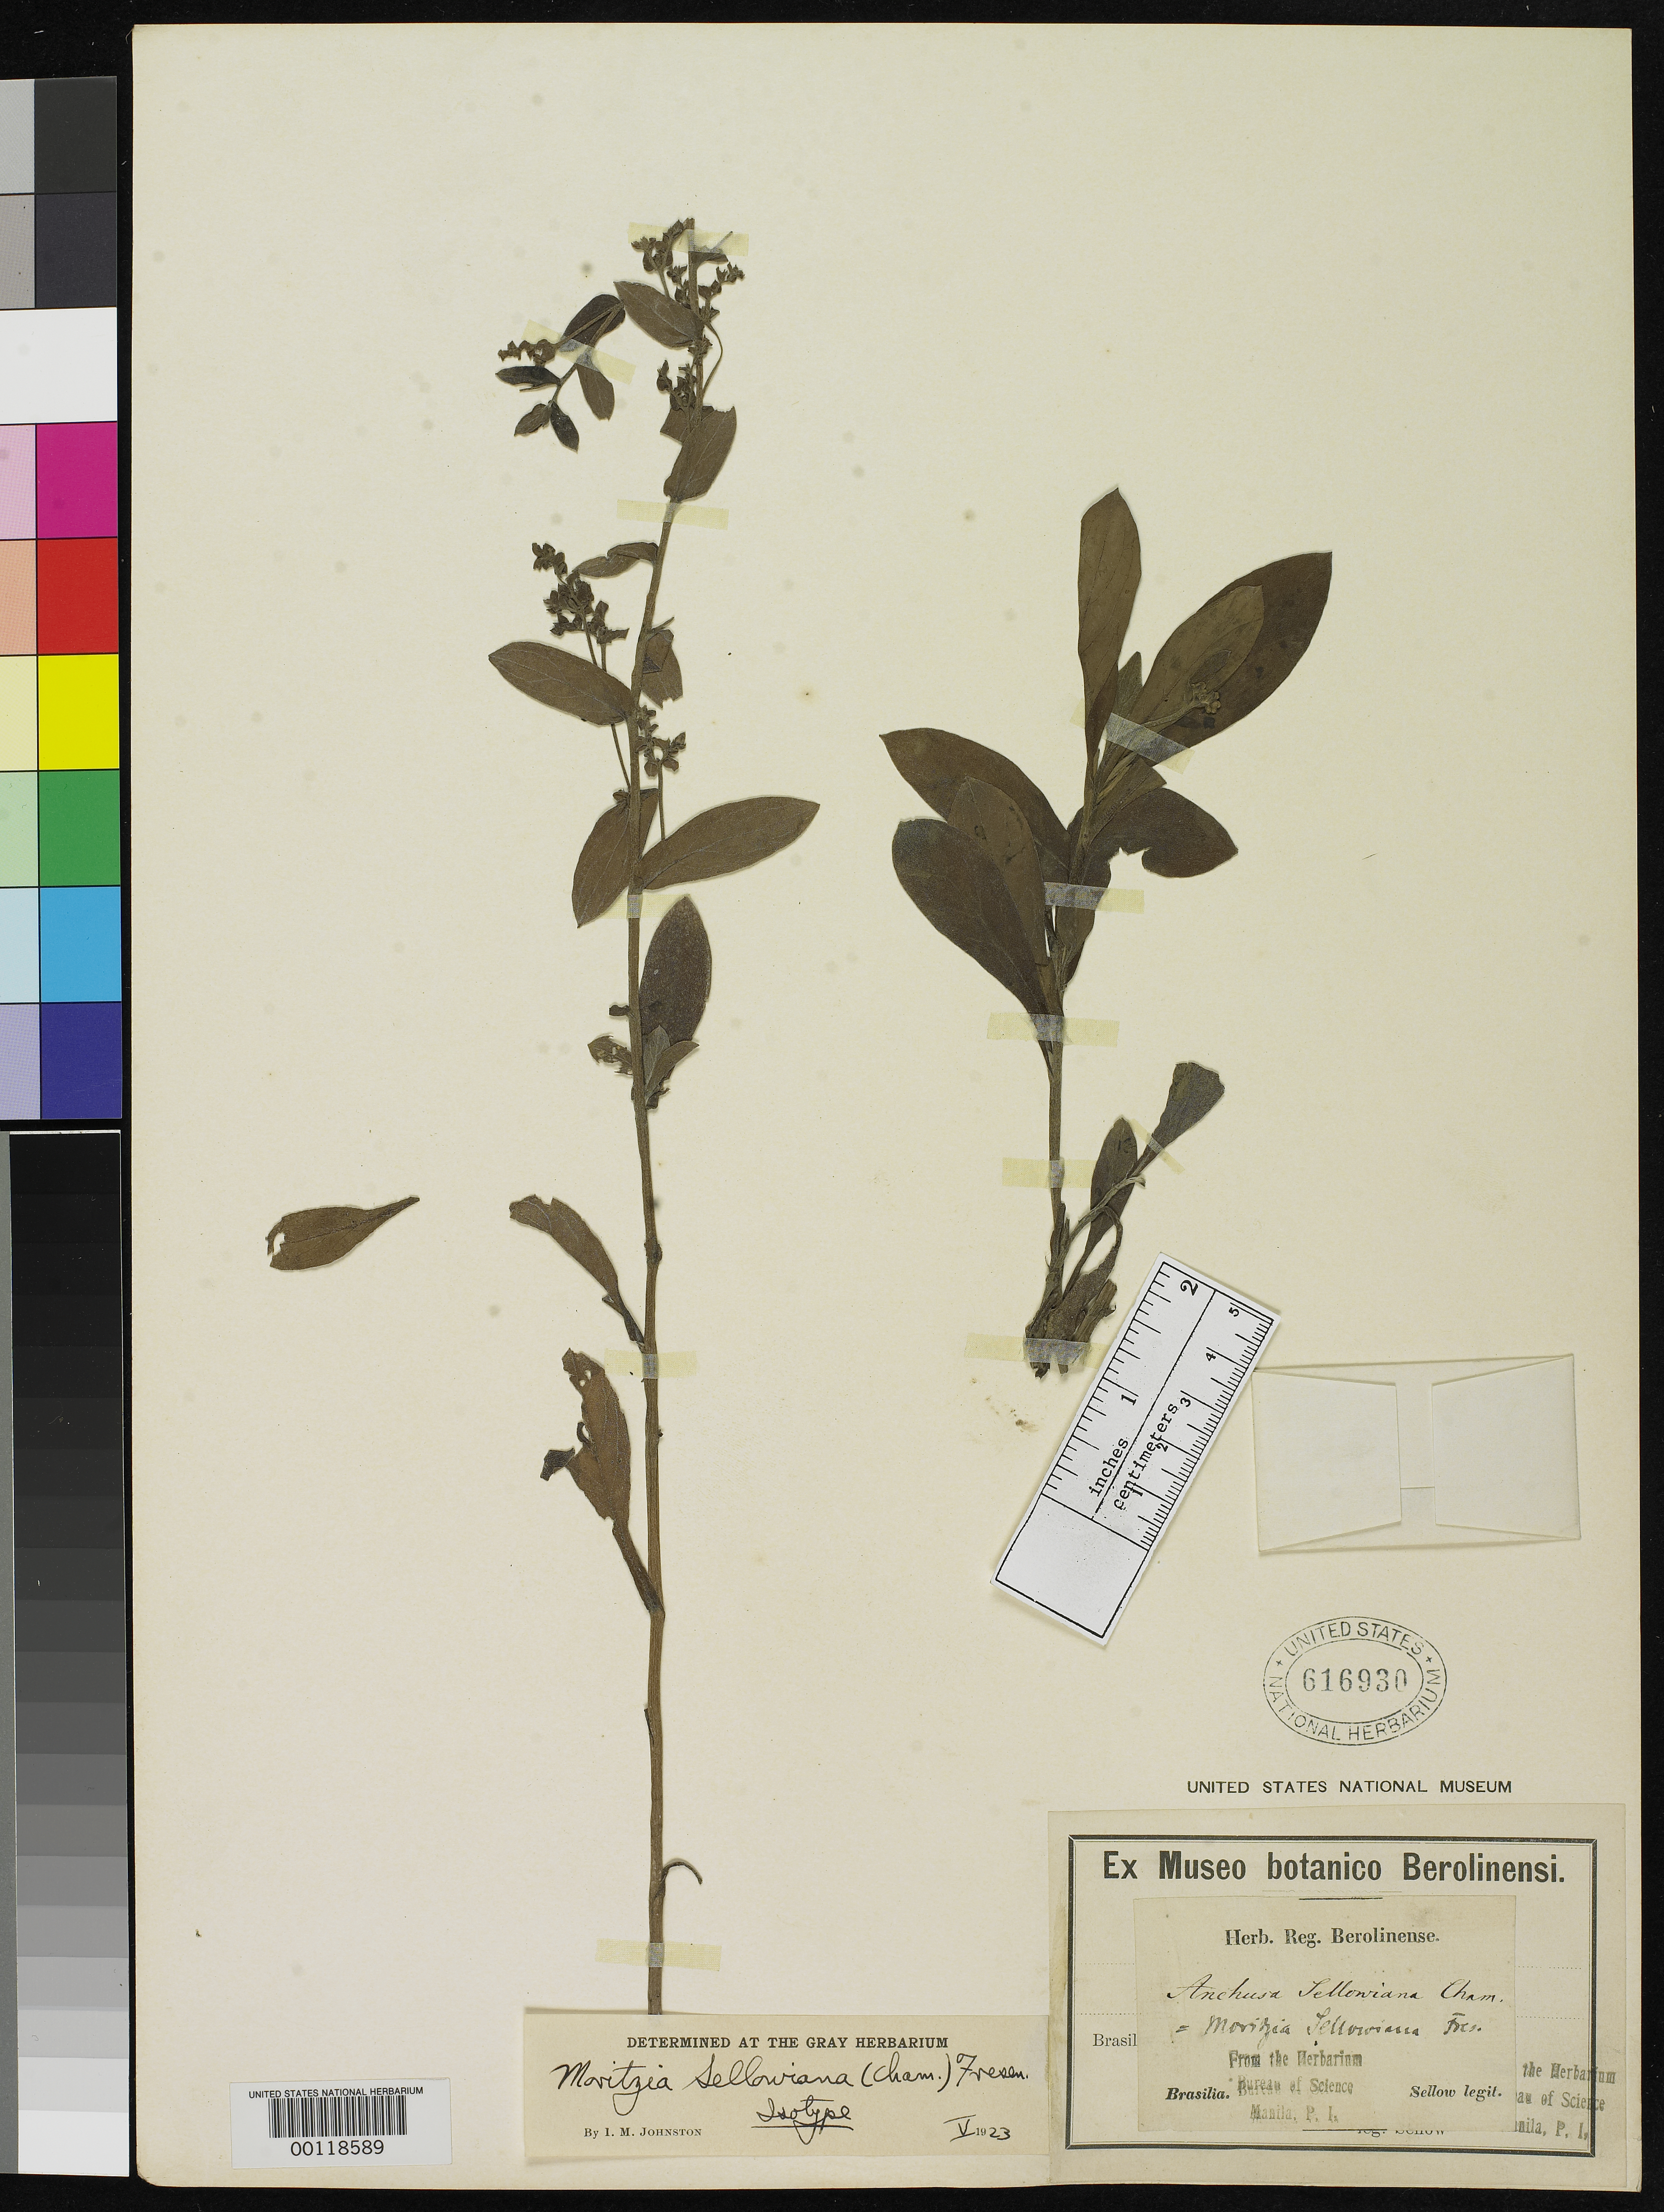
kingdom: Plantae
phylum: Tracheophyta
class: Magnoliopsida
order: Boraginales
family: Boraginaceae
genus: Anchusa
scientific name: Anchusa sellowiana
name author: Cham.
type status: Isotype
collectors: F. Sellow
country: Brazil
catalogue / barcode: US 616930